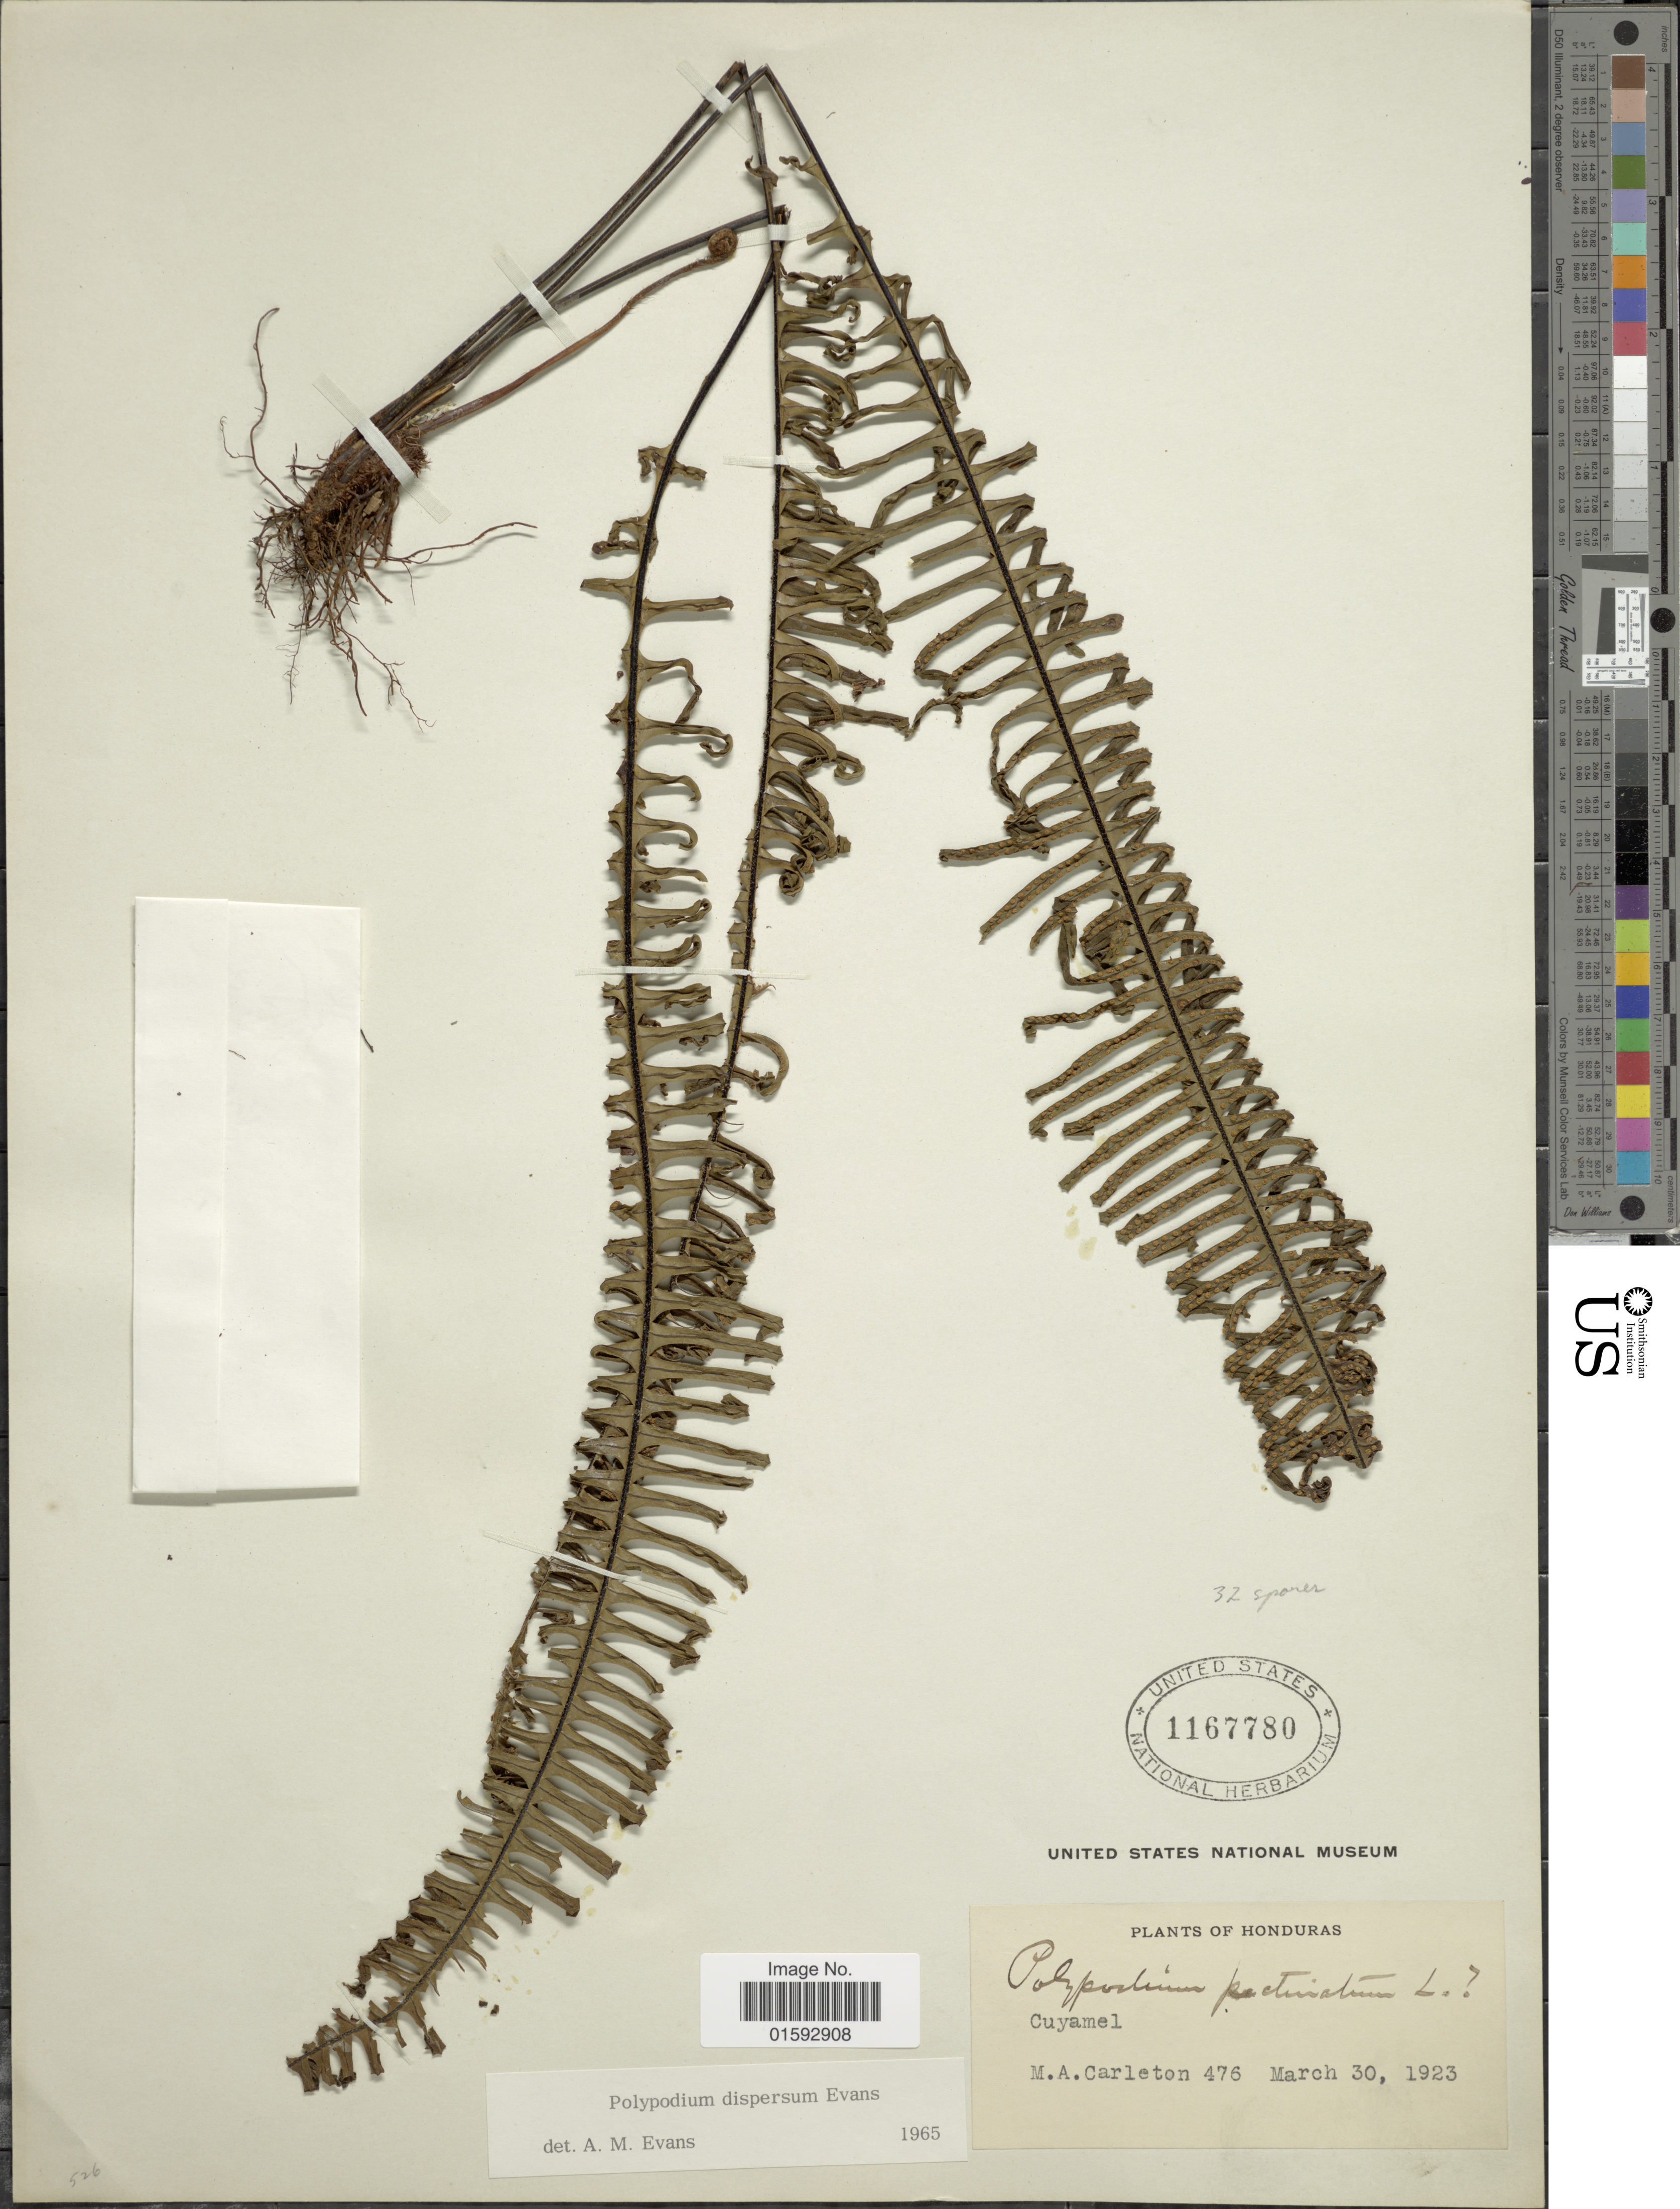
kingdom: Plantae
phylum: Tracheophyta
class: Polypodiopsida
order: Polypodiales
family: Polypodiaceae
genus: Pecluma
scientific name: Pecluma dispersa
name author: (A.M. Evans) M.G. Price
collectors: M. A. Carleton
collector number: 476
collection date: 1923-03-30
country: Honduras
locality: Cuyamel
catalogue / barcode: US 1167780